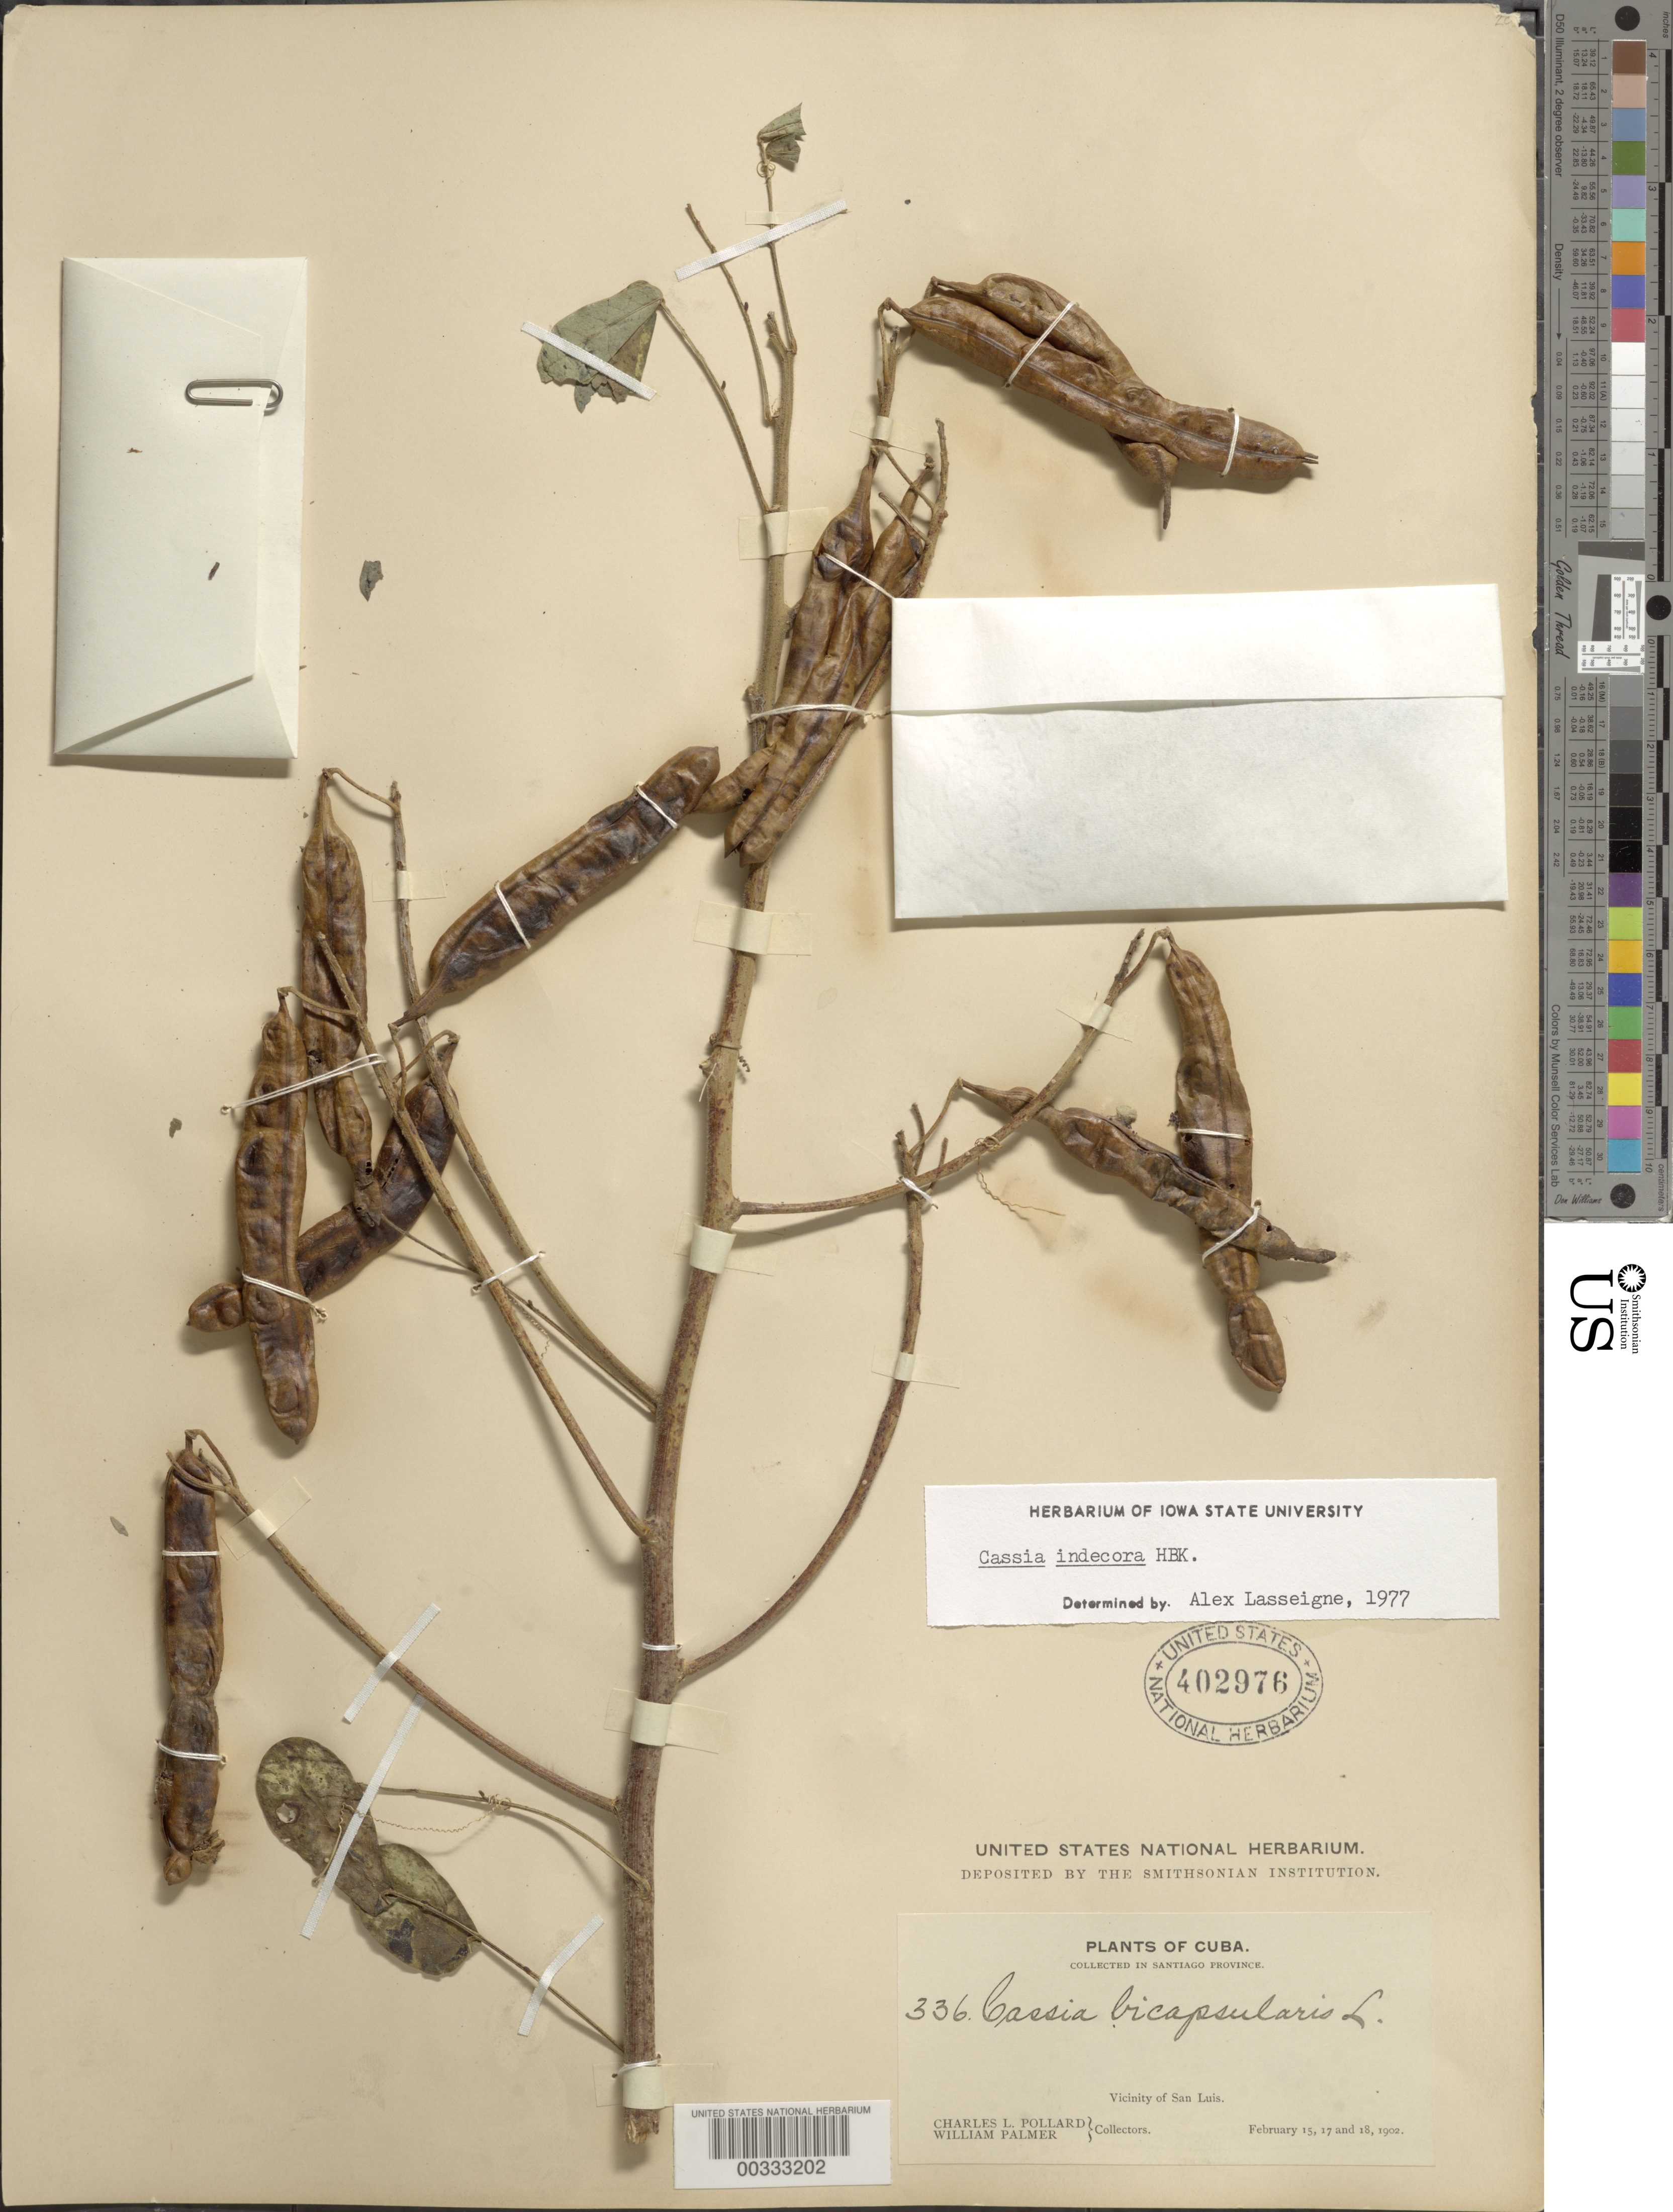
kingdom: Plantae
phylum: Tracheophyta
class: Magnoliopsida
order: Fabales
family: Fabaceae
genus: Senna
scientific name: Senna pendula var. advena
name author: (Vogel) H.S. Irwin & Barneby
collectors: C. L. Pollard & W. Palmer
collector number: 336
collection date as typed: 15 Feb 1902 to 18 Feb 1902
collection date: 1902-02-15/1902-02-18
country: Cuba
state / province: Oriente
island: Greater Antilles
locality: Vicinity of san luis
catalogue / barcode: US 402976